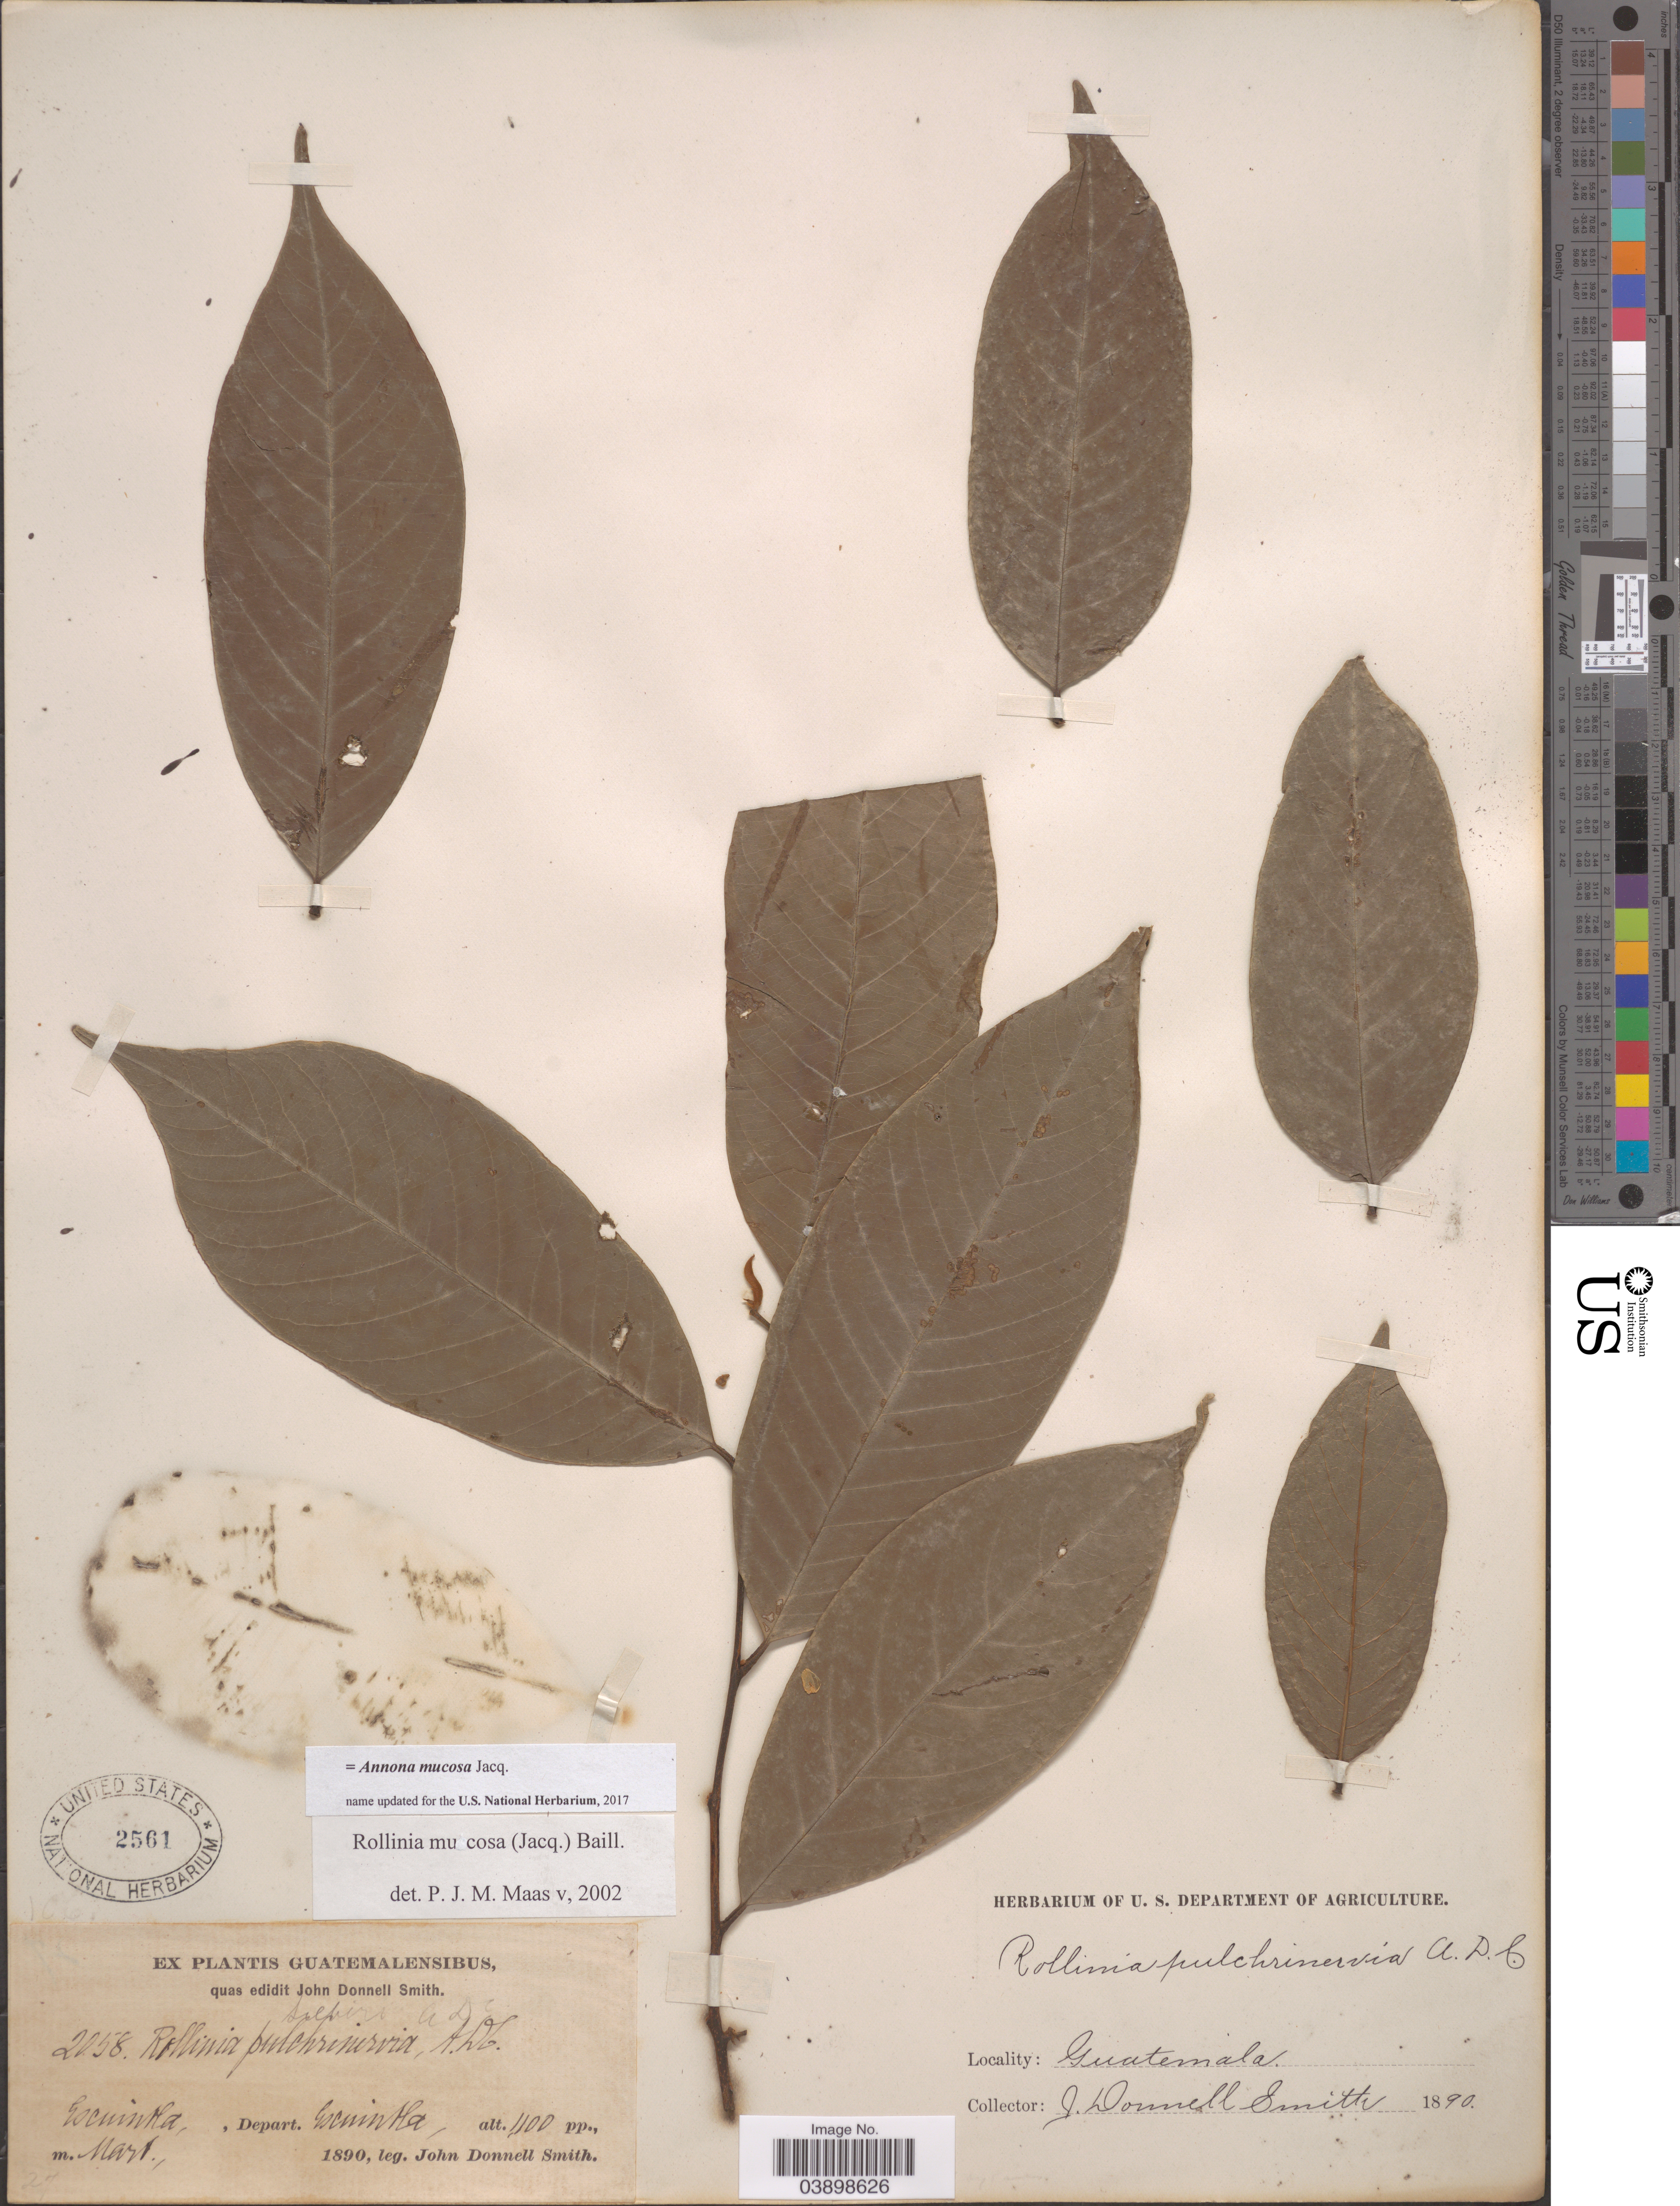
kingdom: Plantae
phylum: Tracheophyta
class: Magnoliopsida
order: Magnoliales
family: Annonaceae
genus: Annona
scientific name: Annona mucosa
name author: Jacq.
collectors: J. Donnell Smith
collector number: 2058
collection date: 1890-03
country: Guatemala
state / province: Escuintla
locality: Depart. Escuintla.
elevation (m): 335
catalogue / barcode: US 2561